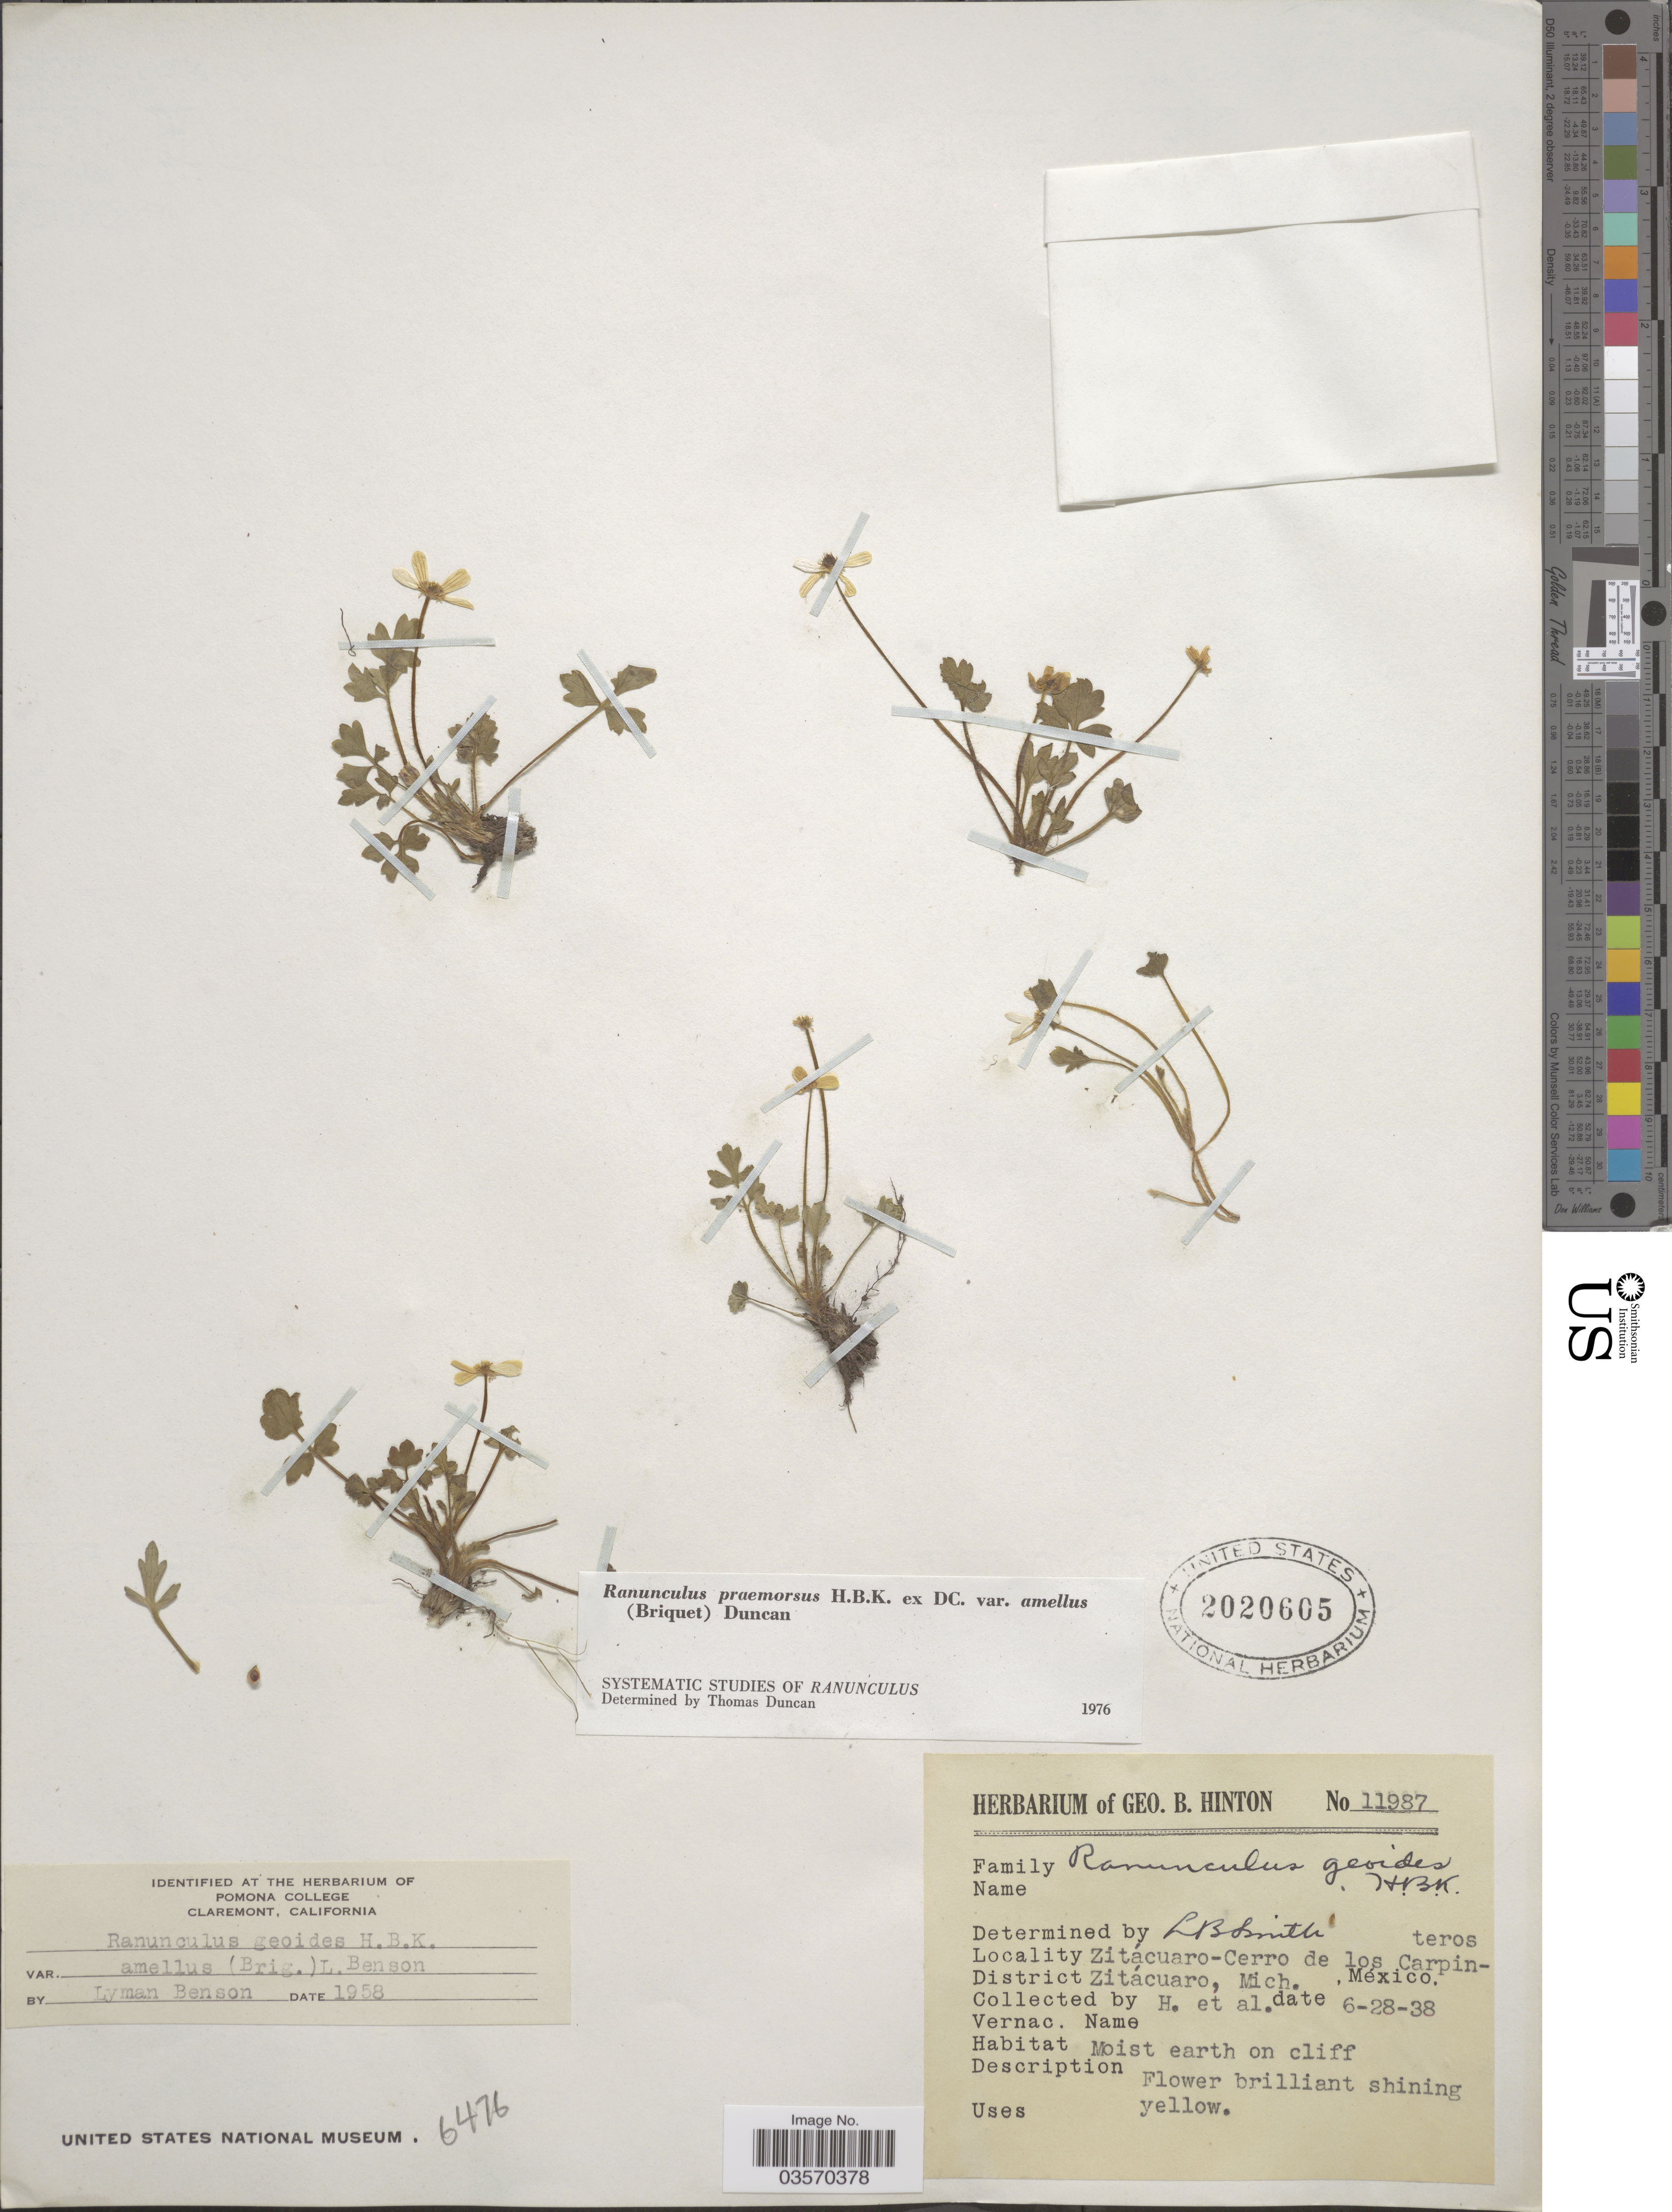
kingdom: Plantae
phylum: Tracheophyta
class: Magnoliopsida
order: Ranunculales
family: Ranunculaceae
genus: Ranunculus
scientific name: Ranunculus praemorsus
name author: Kunth ex DC.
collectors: G. B. Hinton & et al.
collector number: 11987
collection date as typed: Transcribed d/m/y: 28/6/38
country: Mexico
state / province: Michoacán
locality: Zitácuaro-Cerro de los Carpinteros. District Zitácuaro.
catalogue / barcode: US 2020605